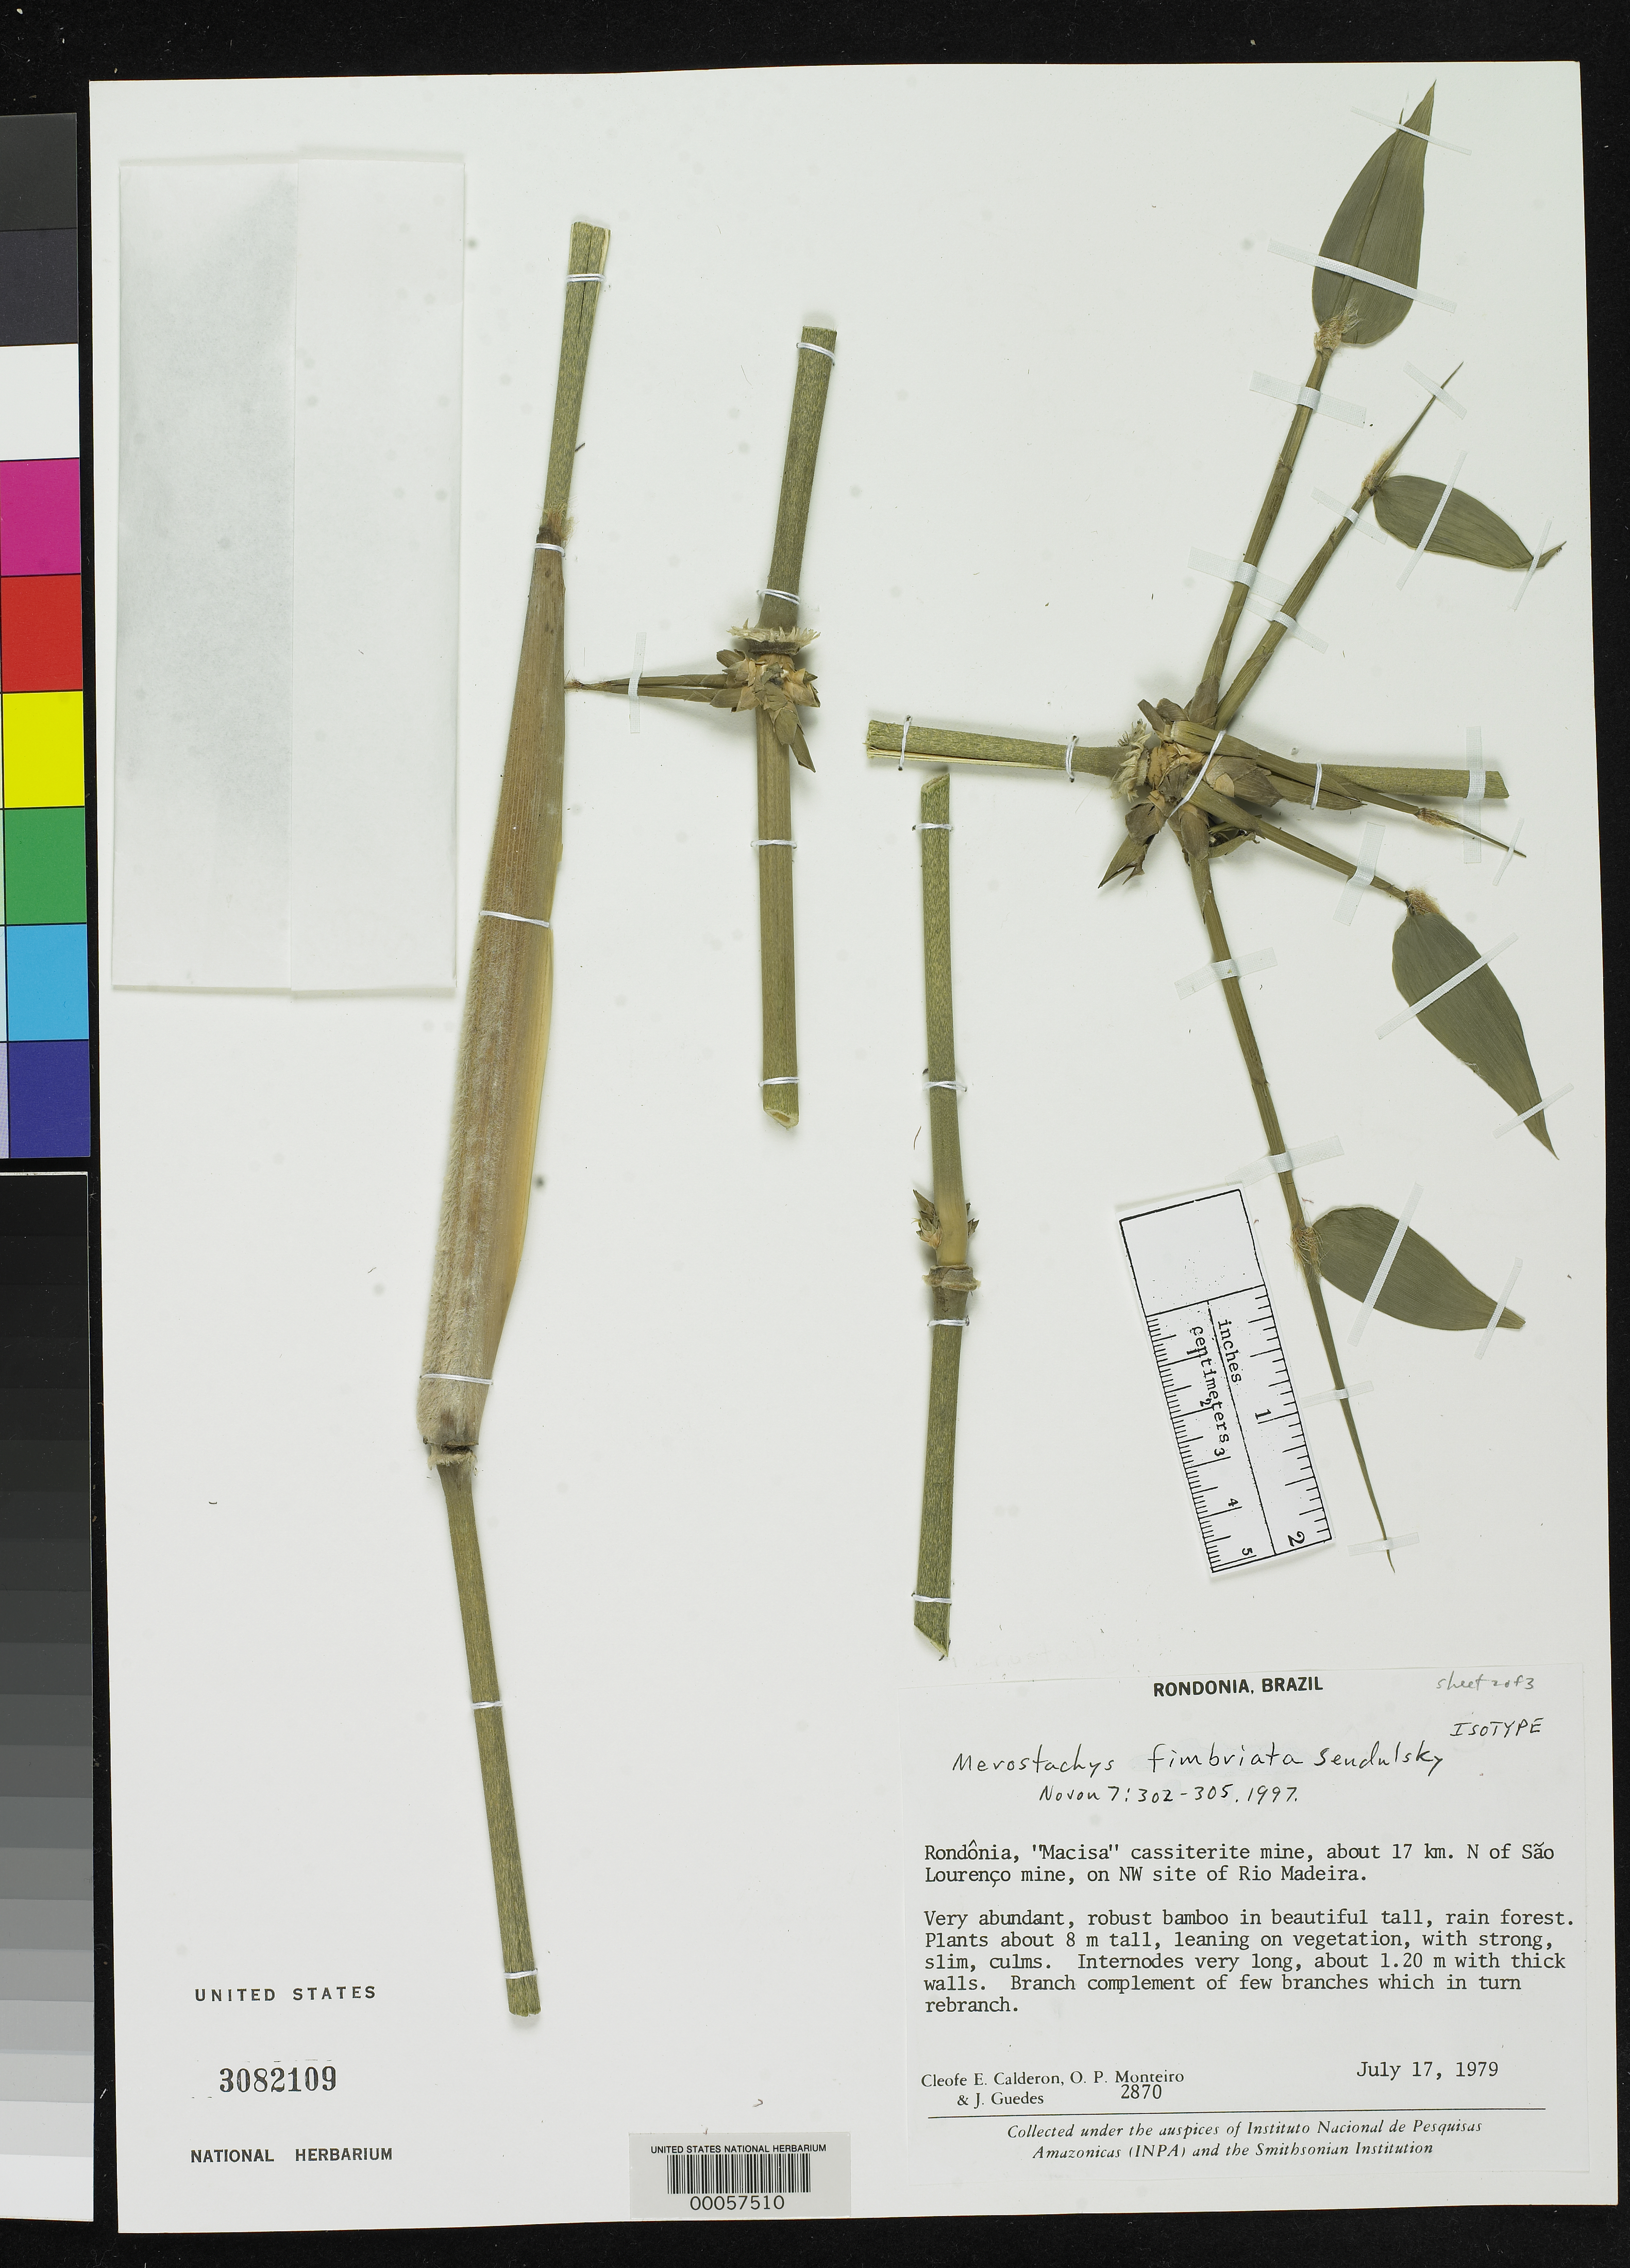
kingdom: Plantae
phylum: Tracheophyta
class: Liliopsida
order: Poales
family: Poaceae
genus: Merostachys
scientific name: Merostachys fimbriata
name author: Send.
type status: Isotype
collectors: C. E. Calderón, O. P. Monteiro & J. Guedes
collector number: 2870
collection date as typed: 17 Jul 1979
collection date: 1979-07-17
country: Brazil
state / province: Rondônia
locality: Rondônia, "Macisa" cassiterite mine, about 17 km N of São Lourenço mine, on NW site of Rio Madeira.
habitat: Beautiful tall, rain forest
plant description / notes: Holotype at MO.; Isotype mounted on 3 sheets.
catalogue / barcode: US 3082109